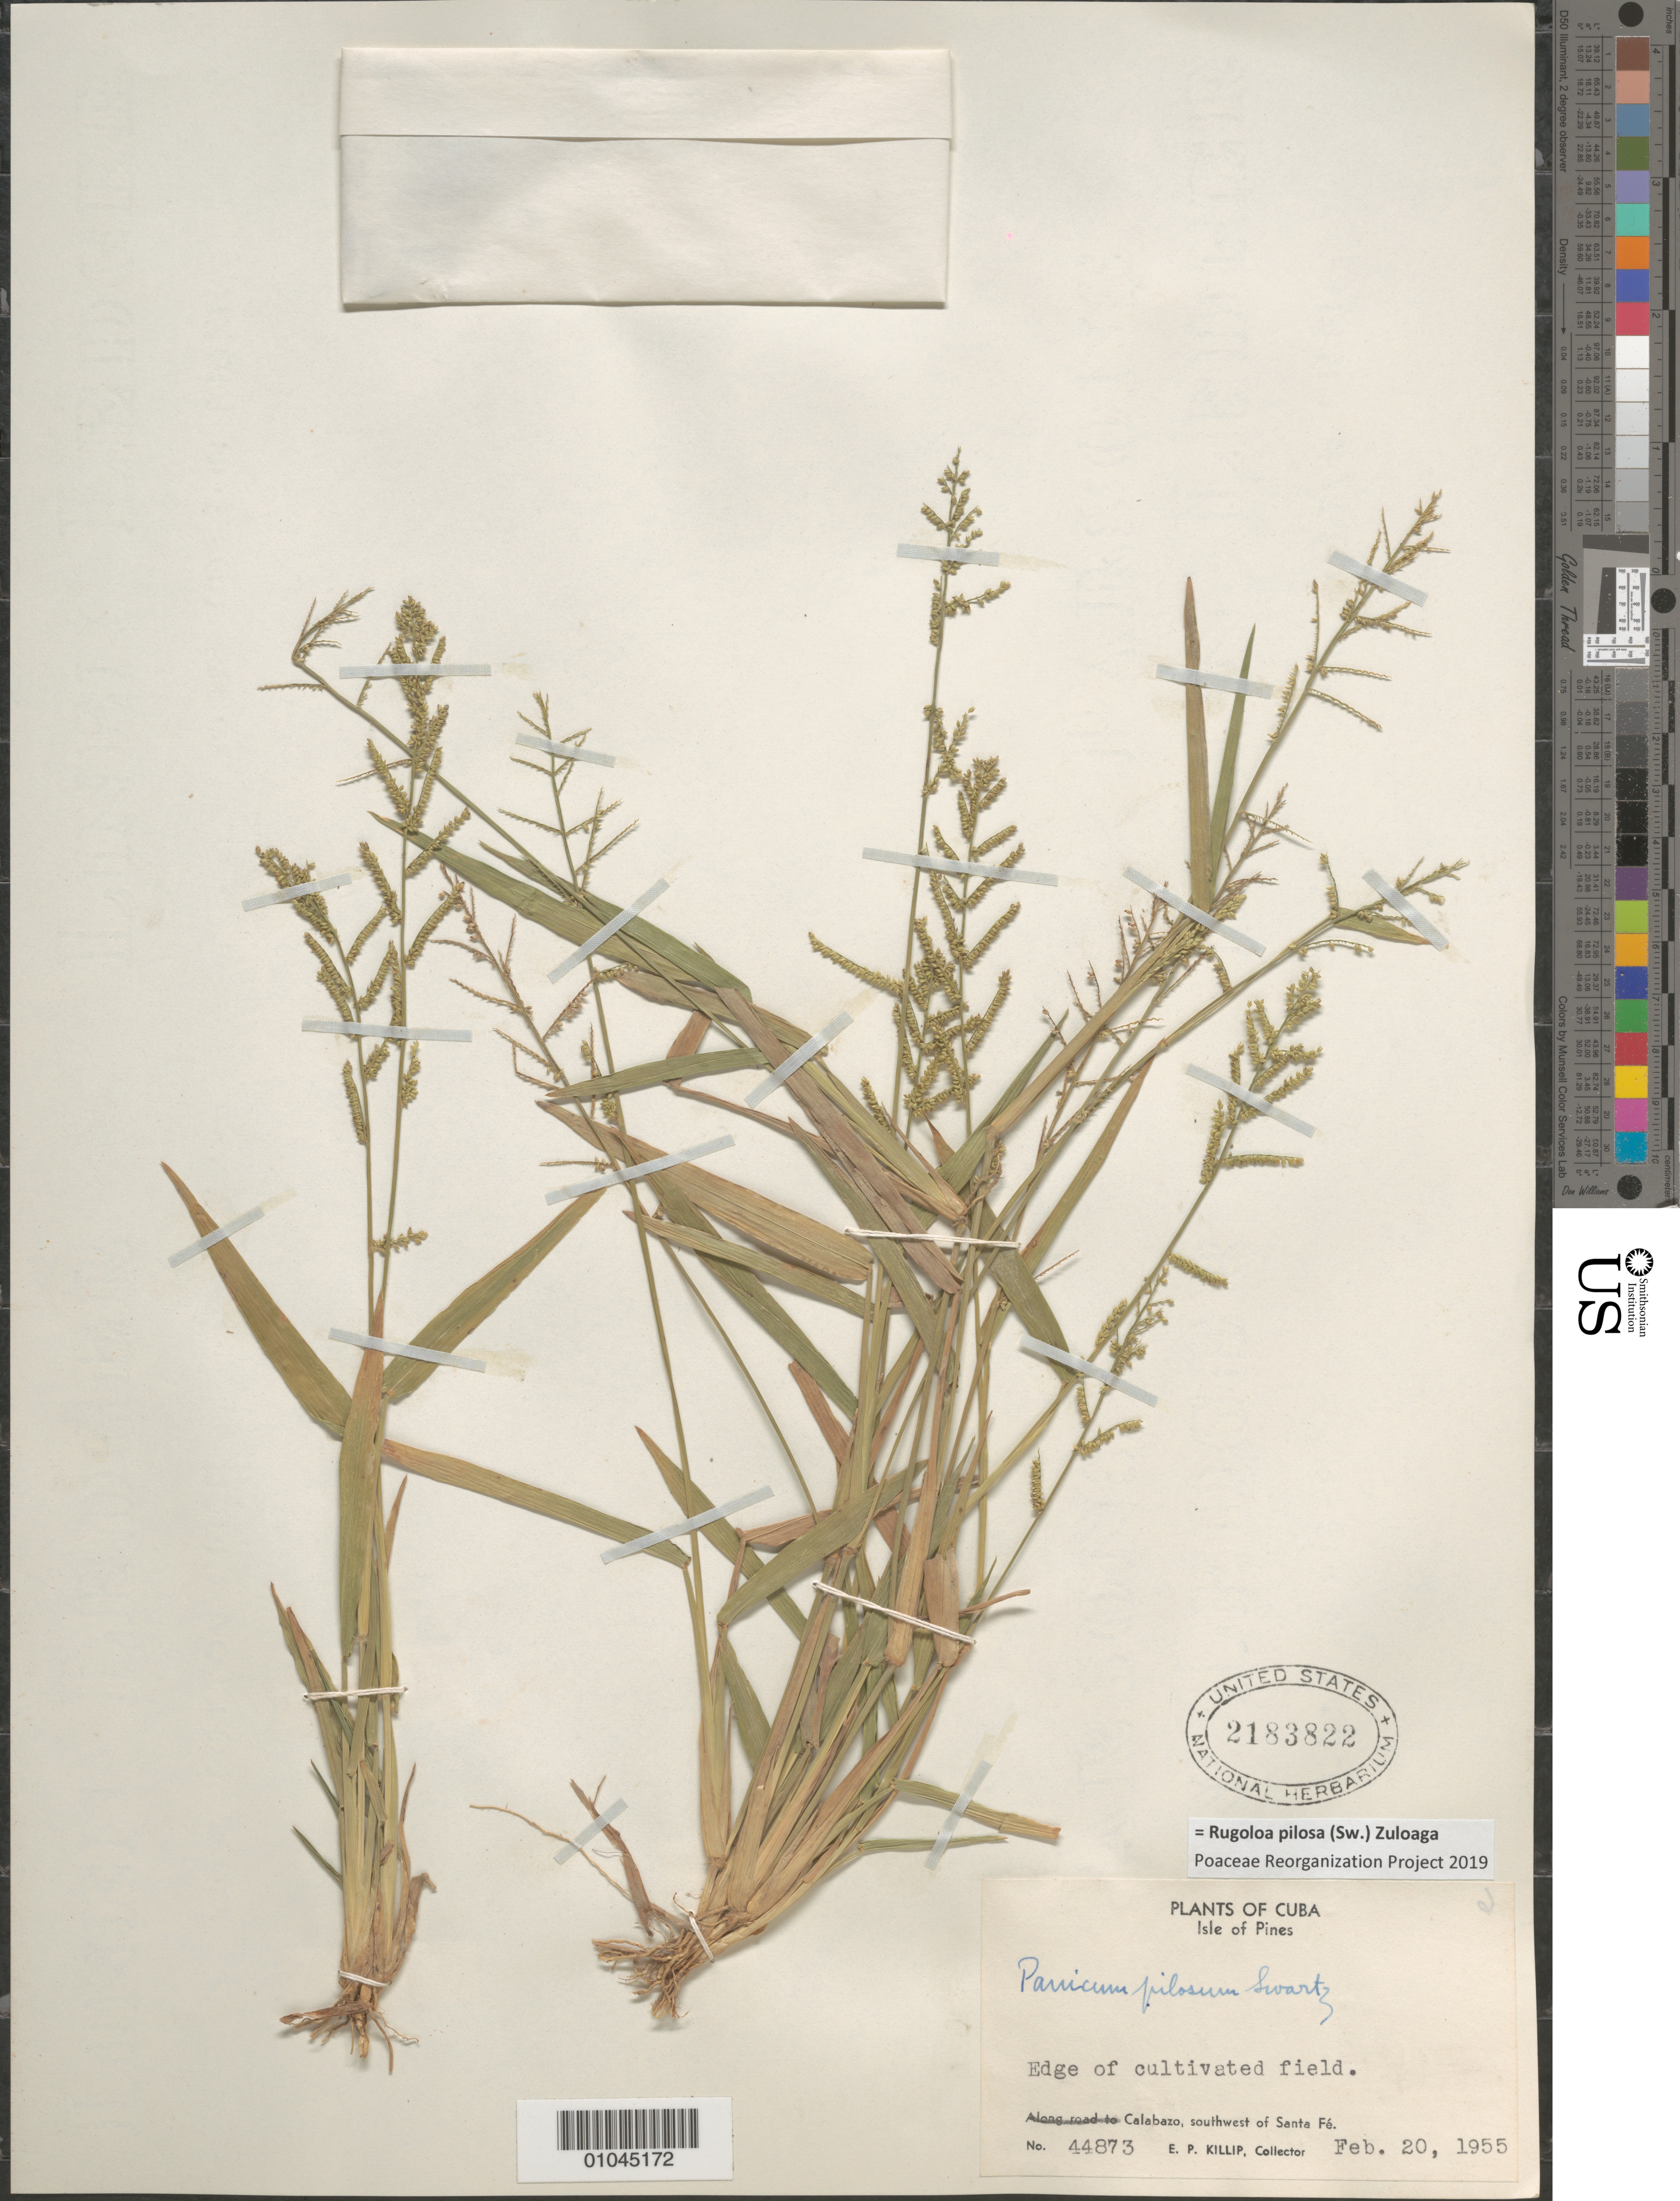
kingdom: Plantae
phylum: Tracheophyta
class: Liliopsida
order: Poales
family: Poaceae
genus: Panicum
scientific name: Panicum pilosum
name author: Sw.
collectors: E. P. Killip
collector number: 44873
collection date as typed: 20 Feb 1955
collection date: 1955-02-20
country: Cuba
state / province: Isla de la Juventud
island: Isla de la Juventud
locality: Calabazo, SW of Santa Fe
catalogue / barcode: US 2183822